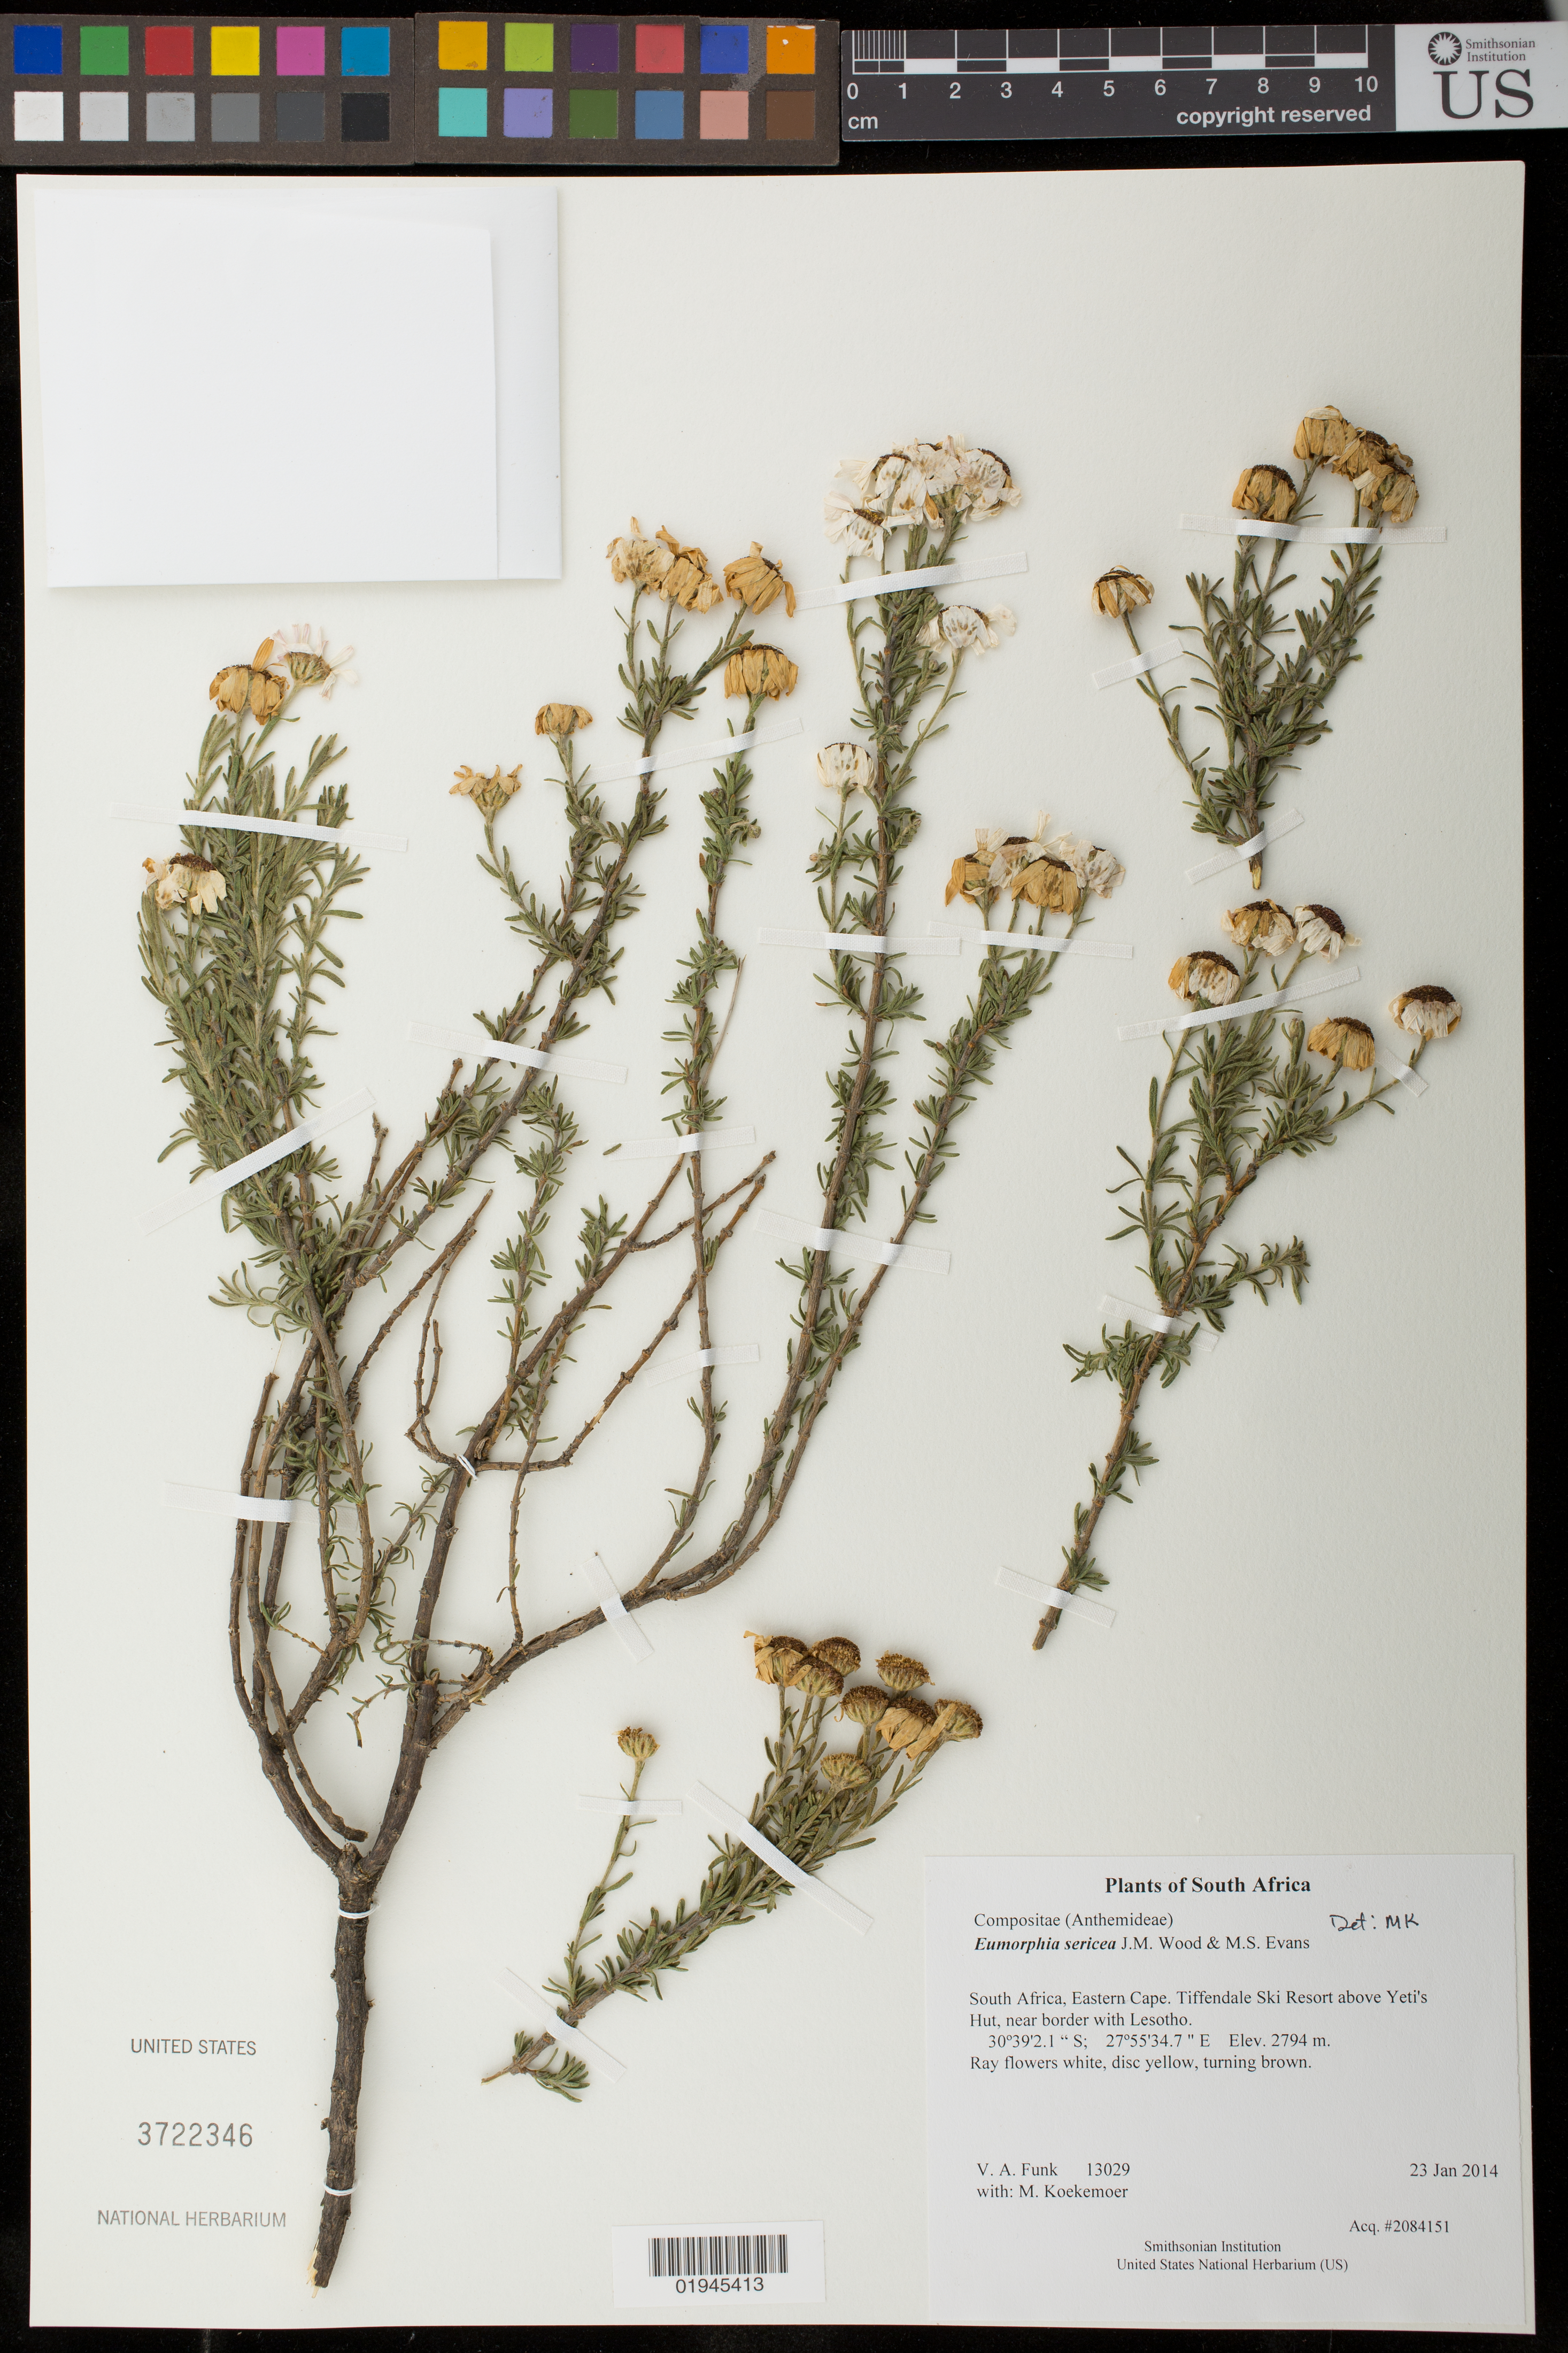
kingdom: Plantae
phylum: Tracheophyta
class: Magnoliopsida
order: Asterales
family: Asteraceae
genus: Eumorphia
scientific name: Eumorphia sericea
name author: J.M. Wood & M.S. Evans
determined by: Koekemoer, M.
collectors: M. Koekemoer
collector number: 13029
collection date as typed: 23 Jan 2014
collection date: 2014-01-23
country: South Africa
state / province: Eastern Cape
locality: Tiffendale Ski Resort above Yeti's Hut, near border with Lesotho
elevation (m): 2794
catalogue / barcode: US 3722346